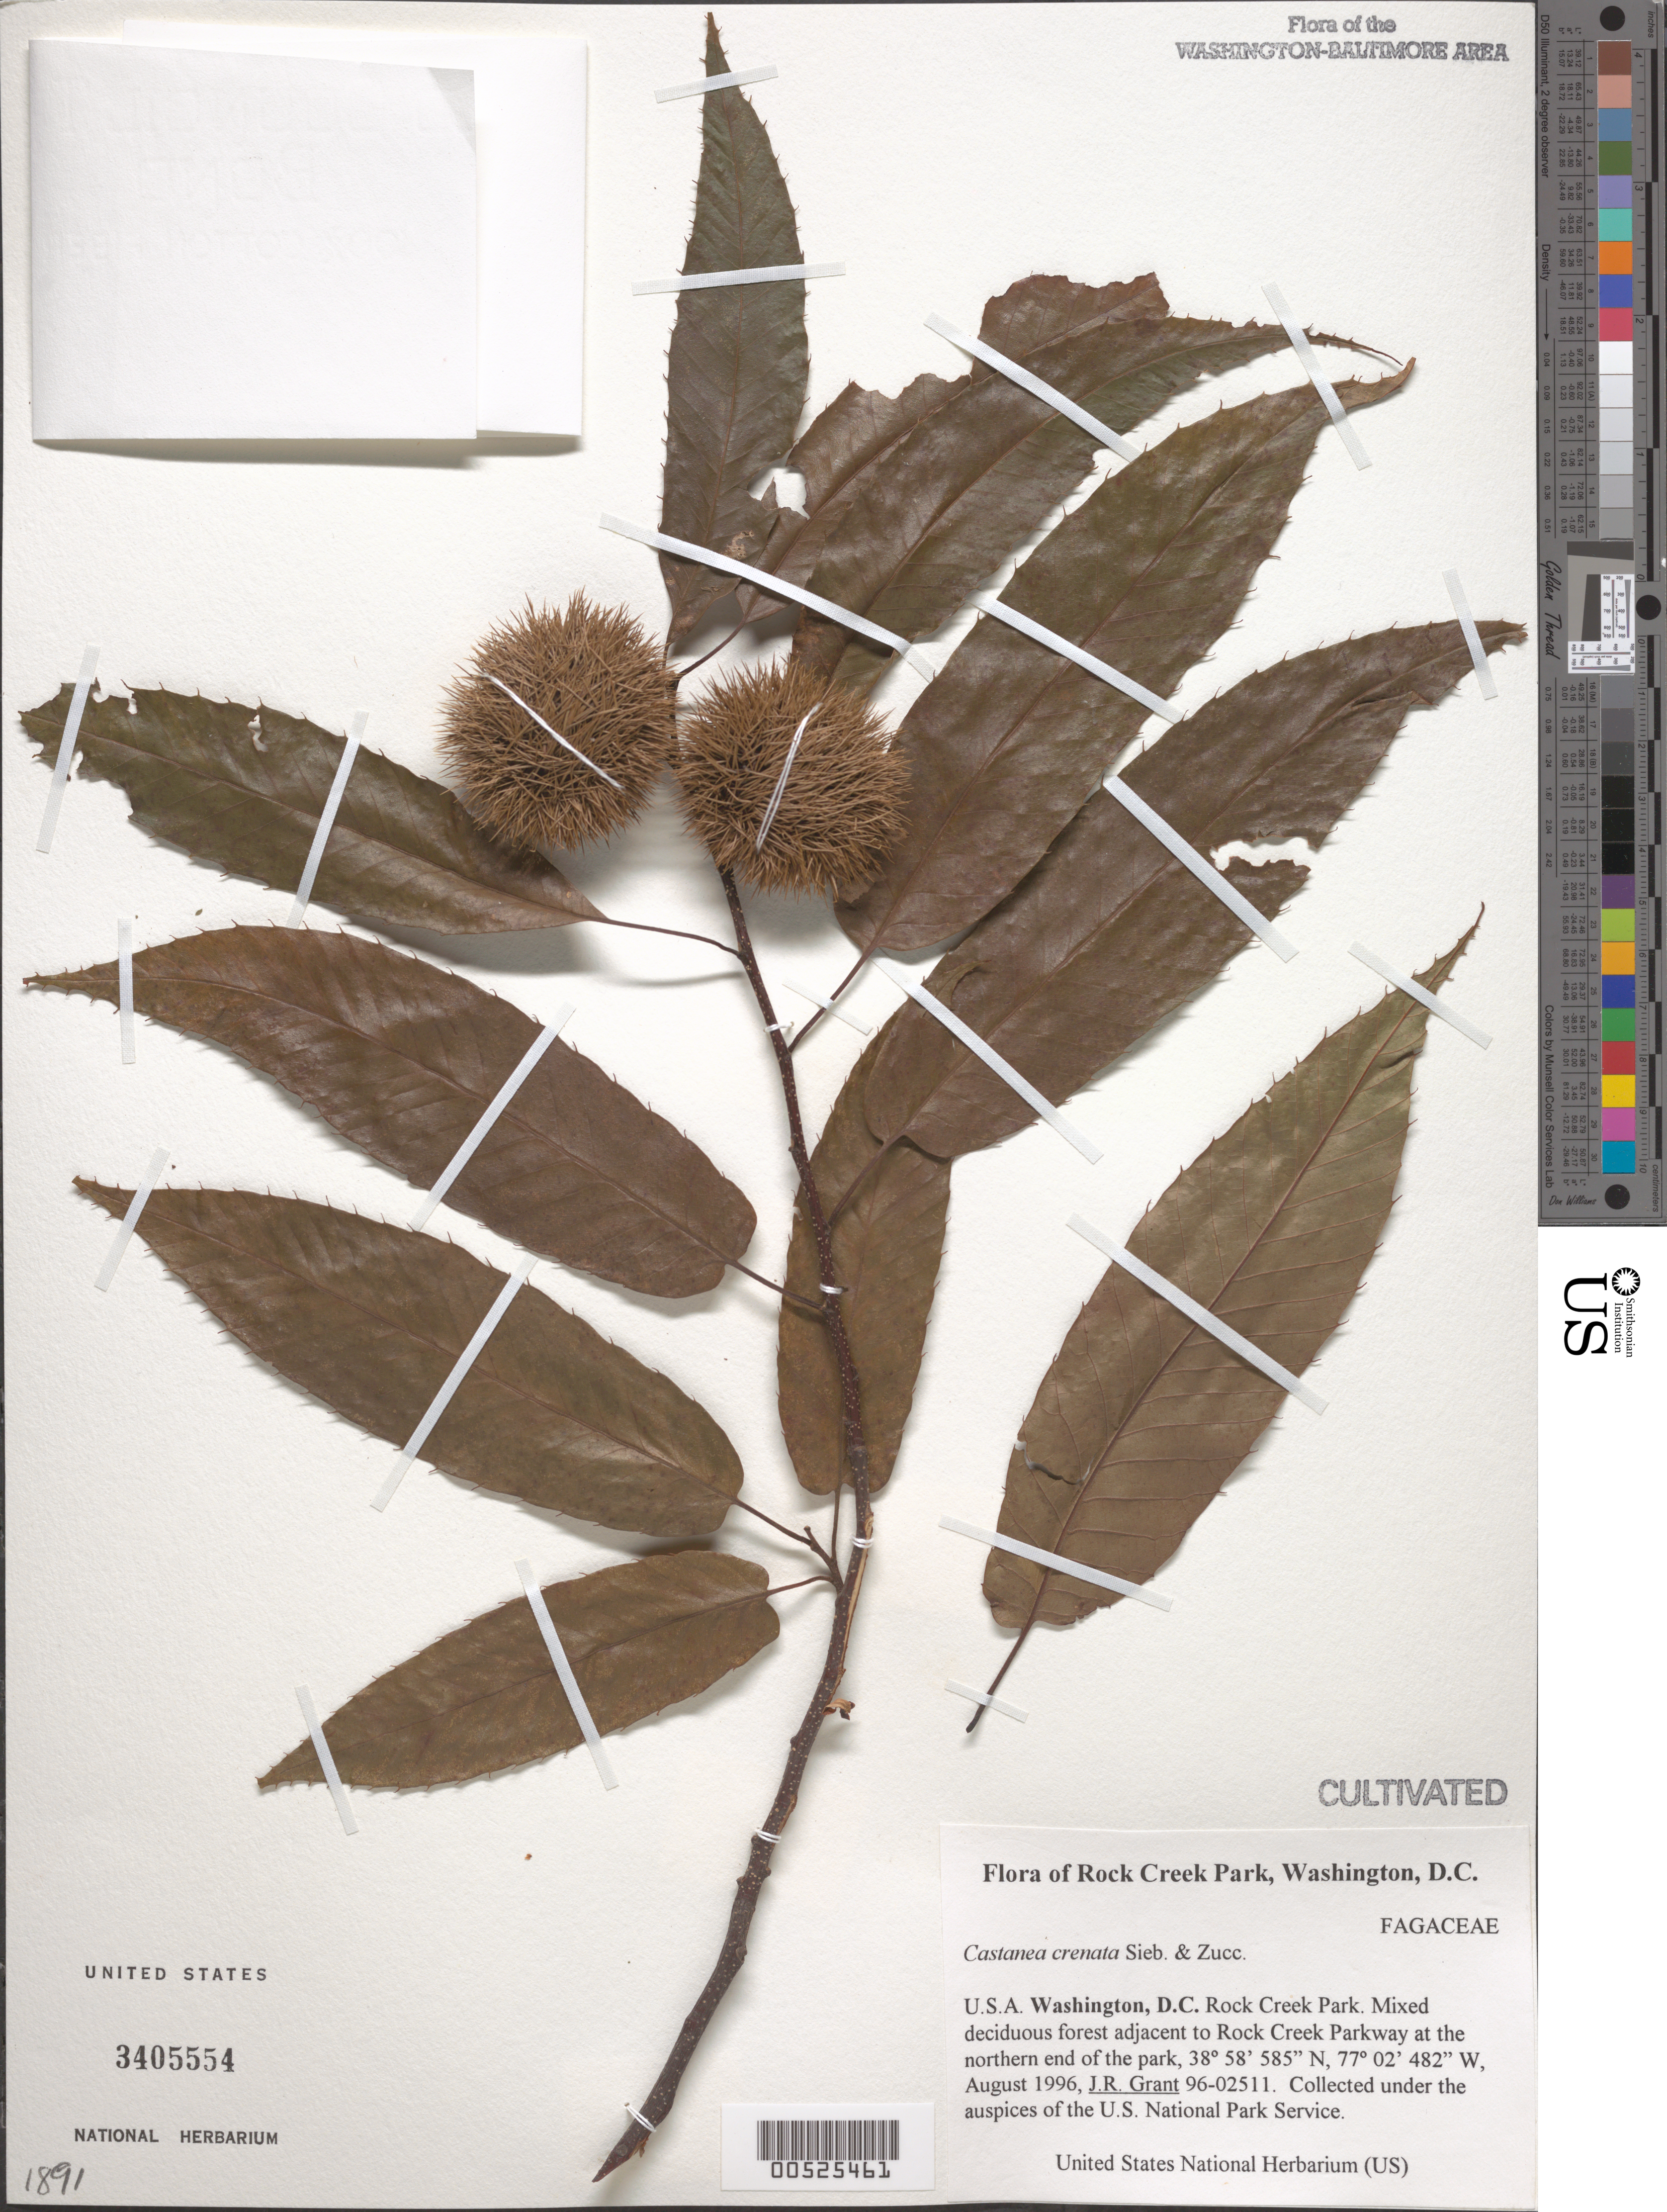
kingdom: Plantae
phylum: Tracheophyta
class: Magnoliopsida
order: Fagales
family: Fagaceae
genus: Castanea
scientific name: Castanea crenata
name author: Siebold & Zucc.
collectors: J. R. Grant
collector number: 96-02511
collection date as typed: Aug 1996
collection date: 1996-08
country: United States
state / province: District of Columbia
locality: Rock Creek Park; adjacent to Rock Creek Parkway at the northern end of the park.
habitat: Mixed deciduous forest.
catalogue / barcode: US 3405554